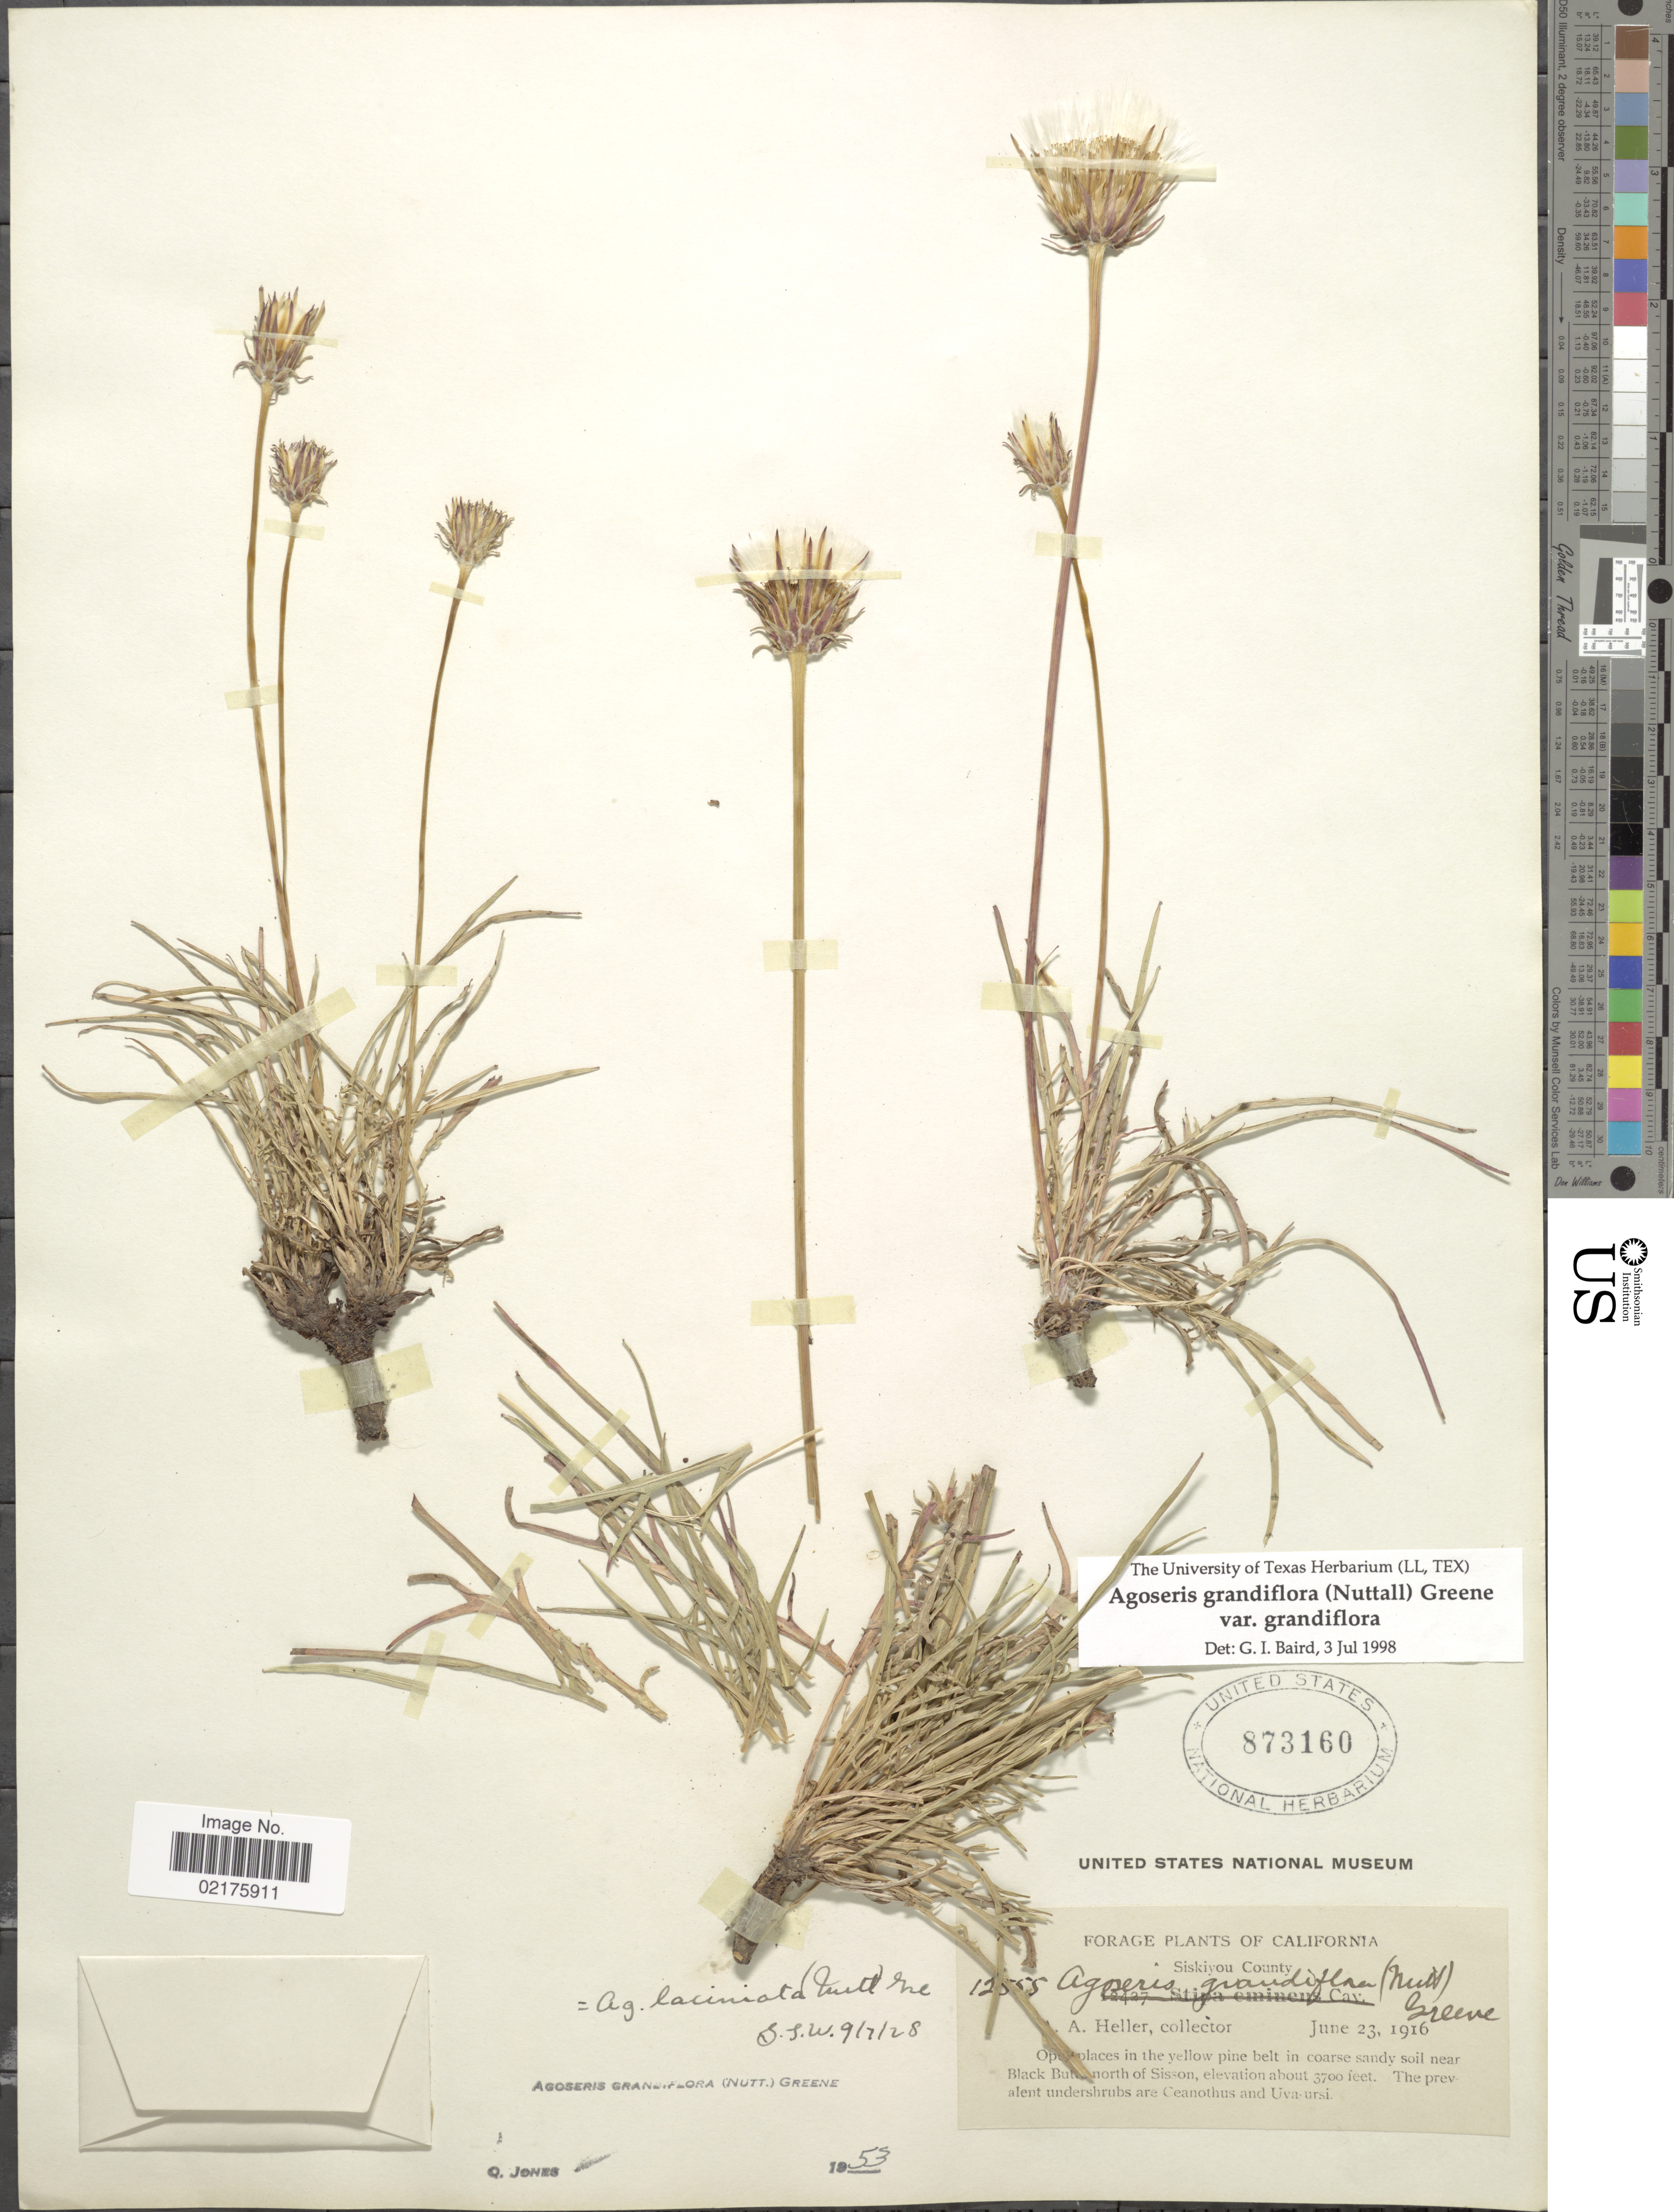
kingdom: Plantae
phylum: Tracheophyta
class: Magnoliopsida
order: Asterales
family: Asteraceae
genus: Agoseris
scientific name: Agoseris grandiflora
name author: (Nutt.) Greene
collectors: A. A. Heller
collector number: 12555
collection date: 1916-06-23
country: United States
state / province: California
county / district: Siskiyou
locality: Siskiyou County, near Black Butte north of Sisson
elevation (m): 1128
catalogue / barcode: US 873160